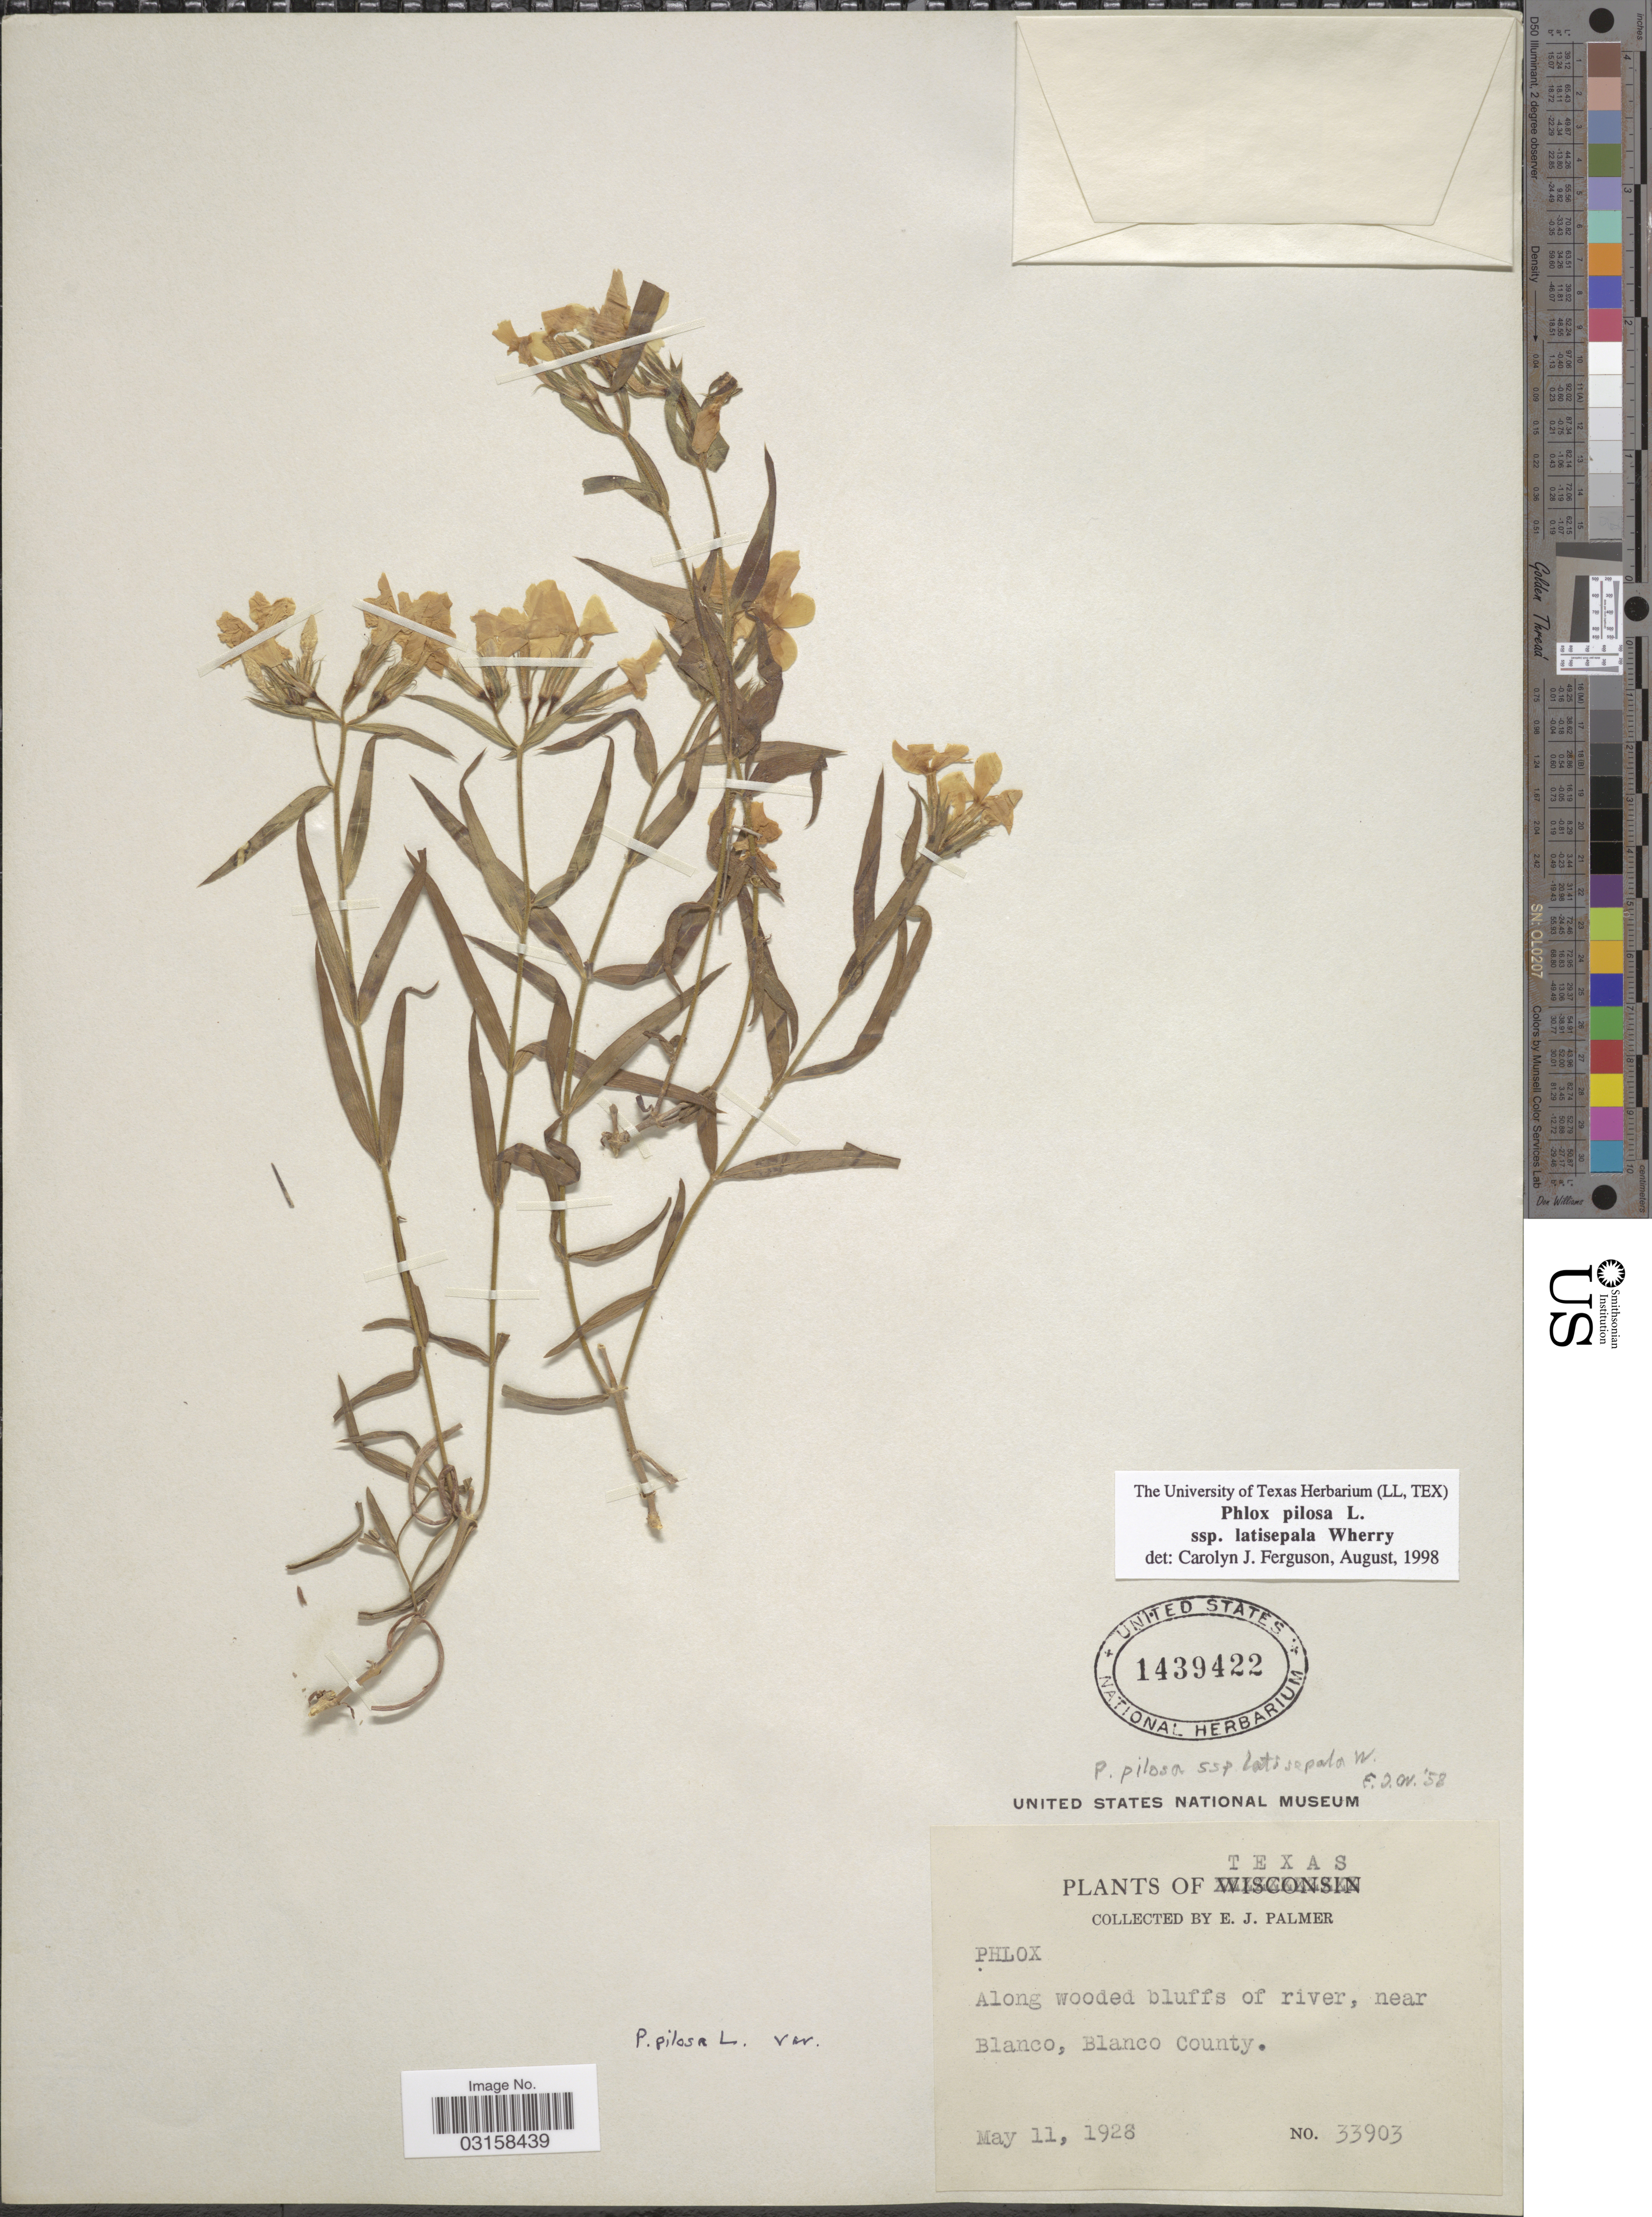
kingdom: Plantae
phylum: Tracheophyta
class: Magnoliopsida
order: Ericales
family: Polemoniaceae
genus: Phlox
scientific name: Phlox variabilis subsp. latisepala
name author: (Wherry) Locklear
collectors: E. J. Palmer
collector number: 33903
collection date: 1928-05-11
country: United States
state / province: Texas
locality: Along wooded bluffs of river, near Blanco, Blanco County.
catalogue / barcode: US 1439422